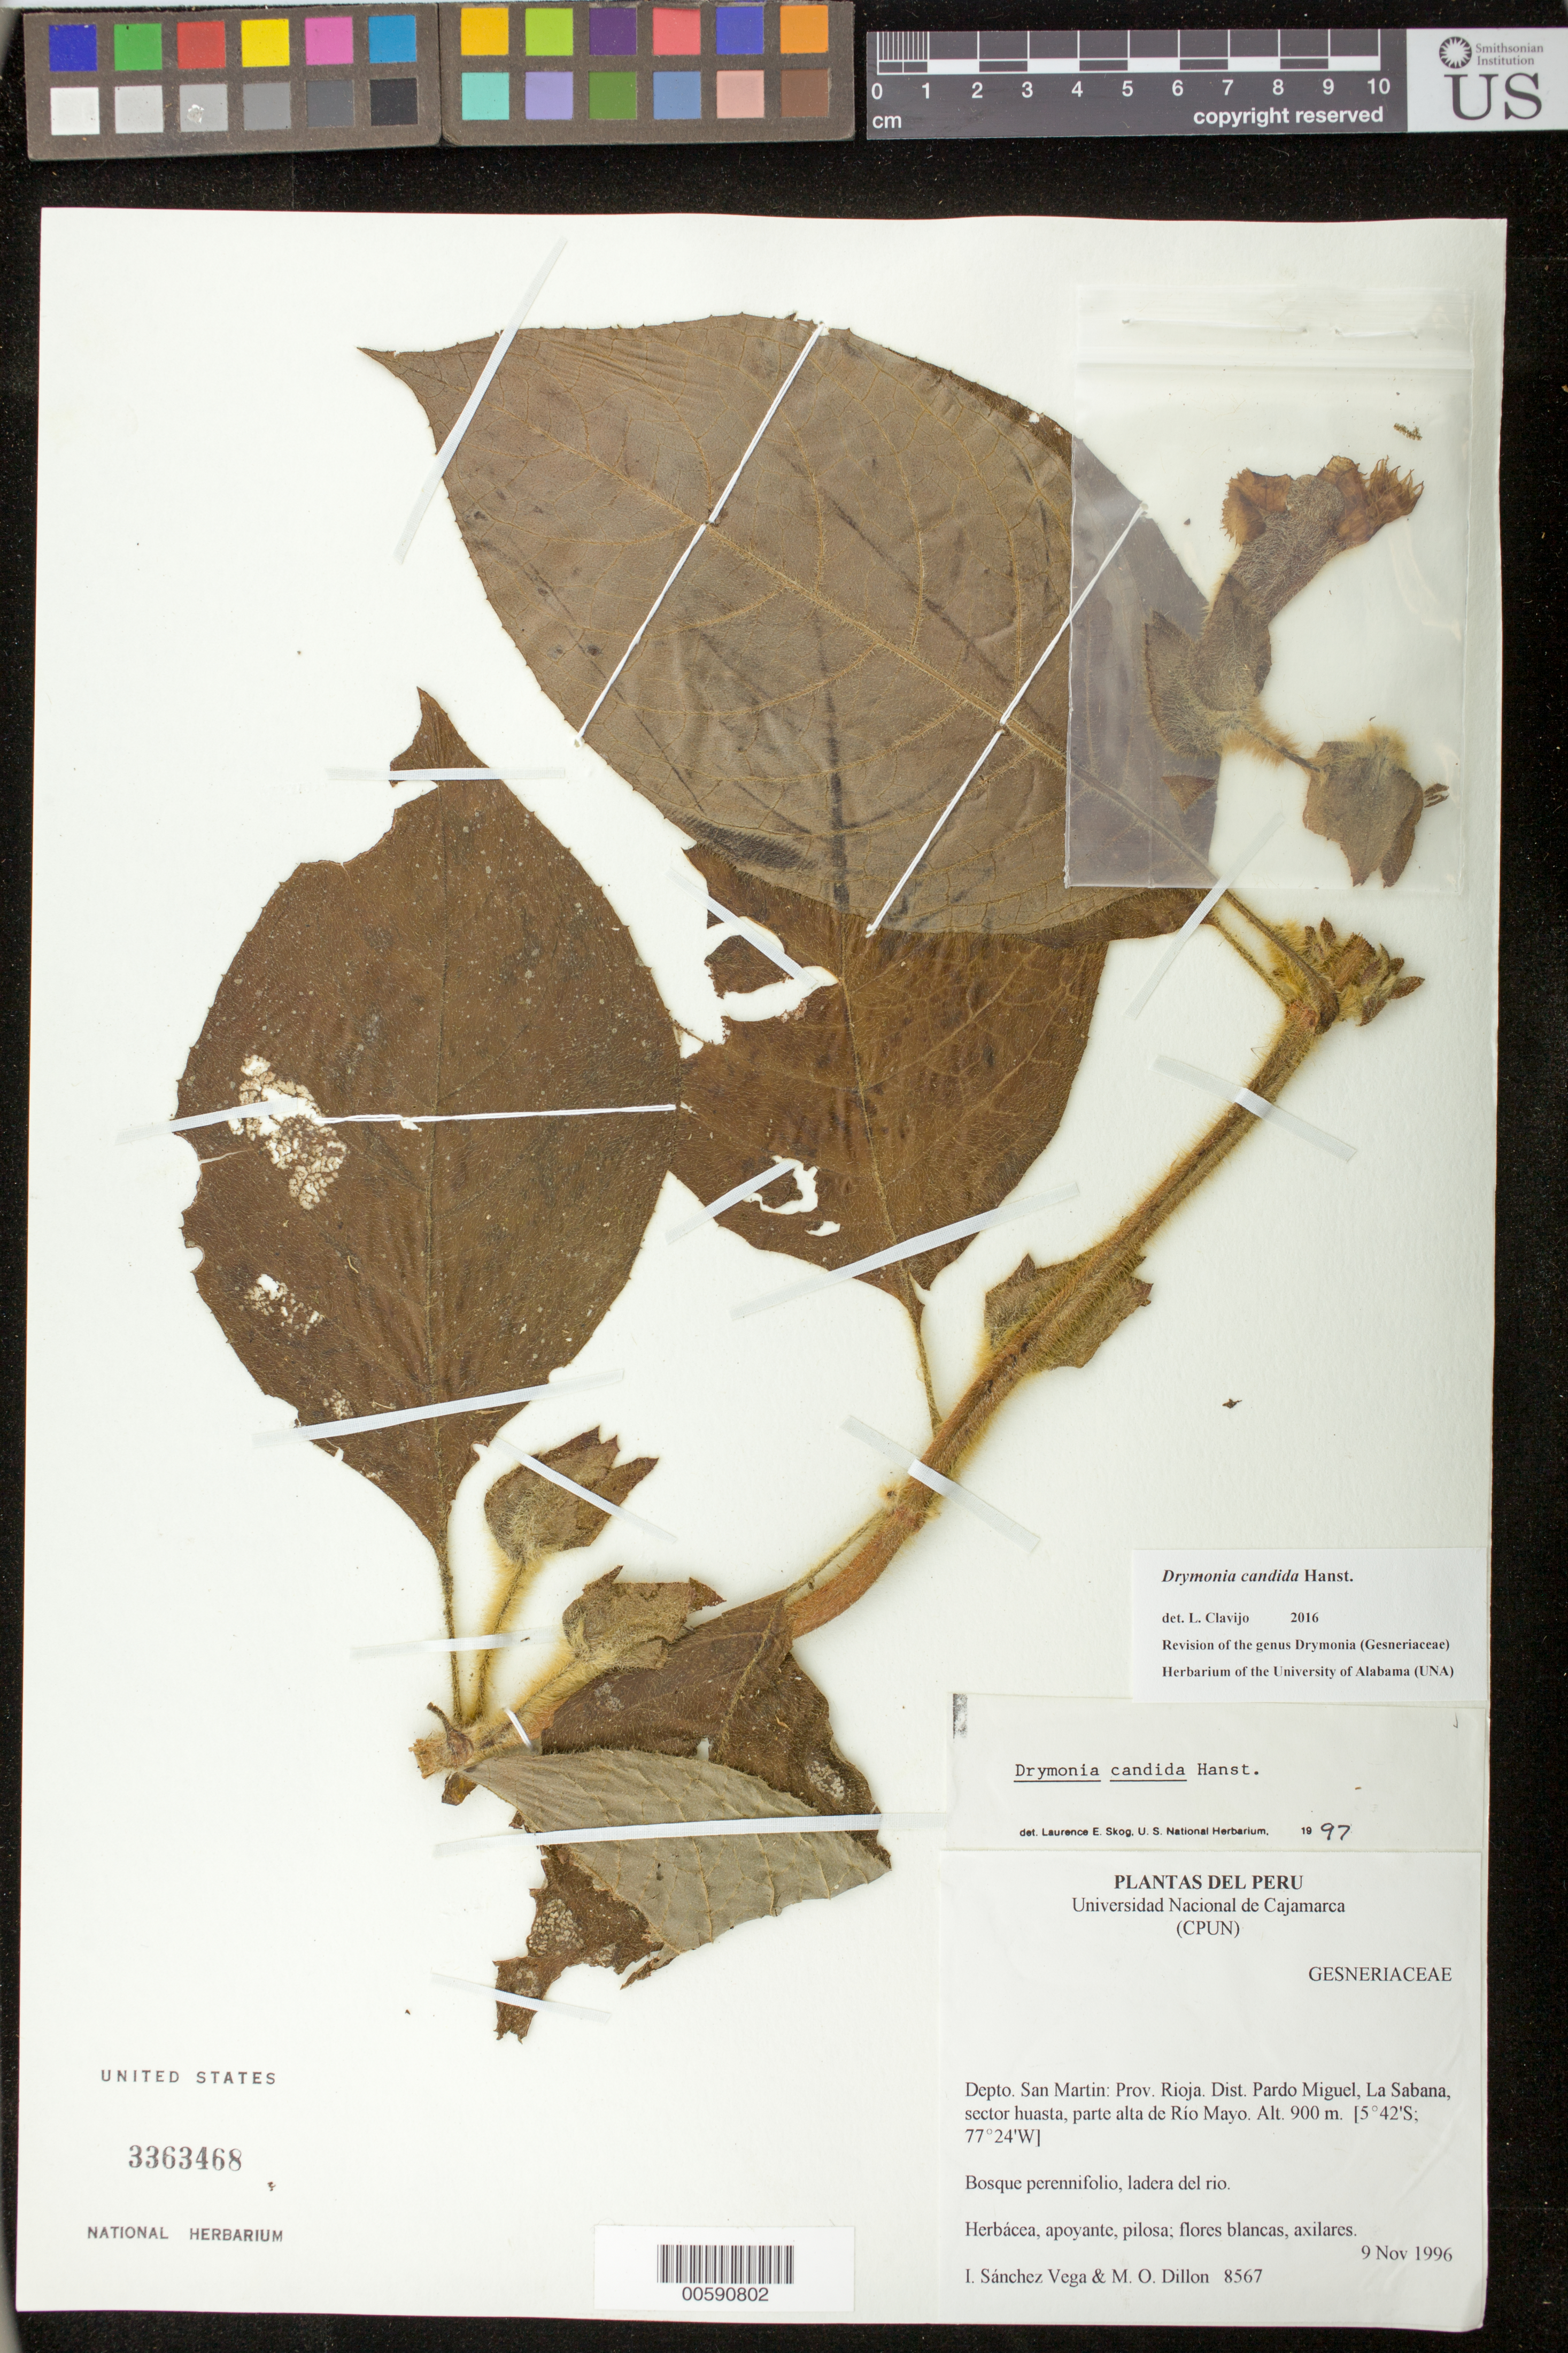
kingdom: Plantae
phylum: Tracheophyta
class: Magnoliopsida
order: Lamiales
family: Gesneriaceae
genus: Drymonia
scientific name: Drymonia candida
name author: Hanst.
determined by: Skog, Laurence E.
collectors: I. M. Sánchez Vega & M. O. Dillon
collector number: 8567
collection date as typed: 09 Nov 1996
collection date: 1996-11-09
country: Peru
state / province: San Martín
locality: Prov. Rioja, Dist. Pardo Miguel, La Sabana, sector huasta, parte alta de Río Mayo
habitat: Bosque perennifolio, ladera del rio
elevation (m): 900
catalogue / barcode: US 3363468